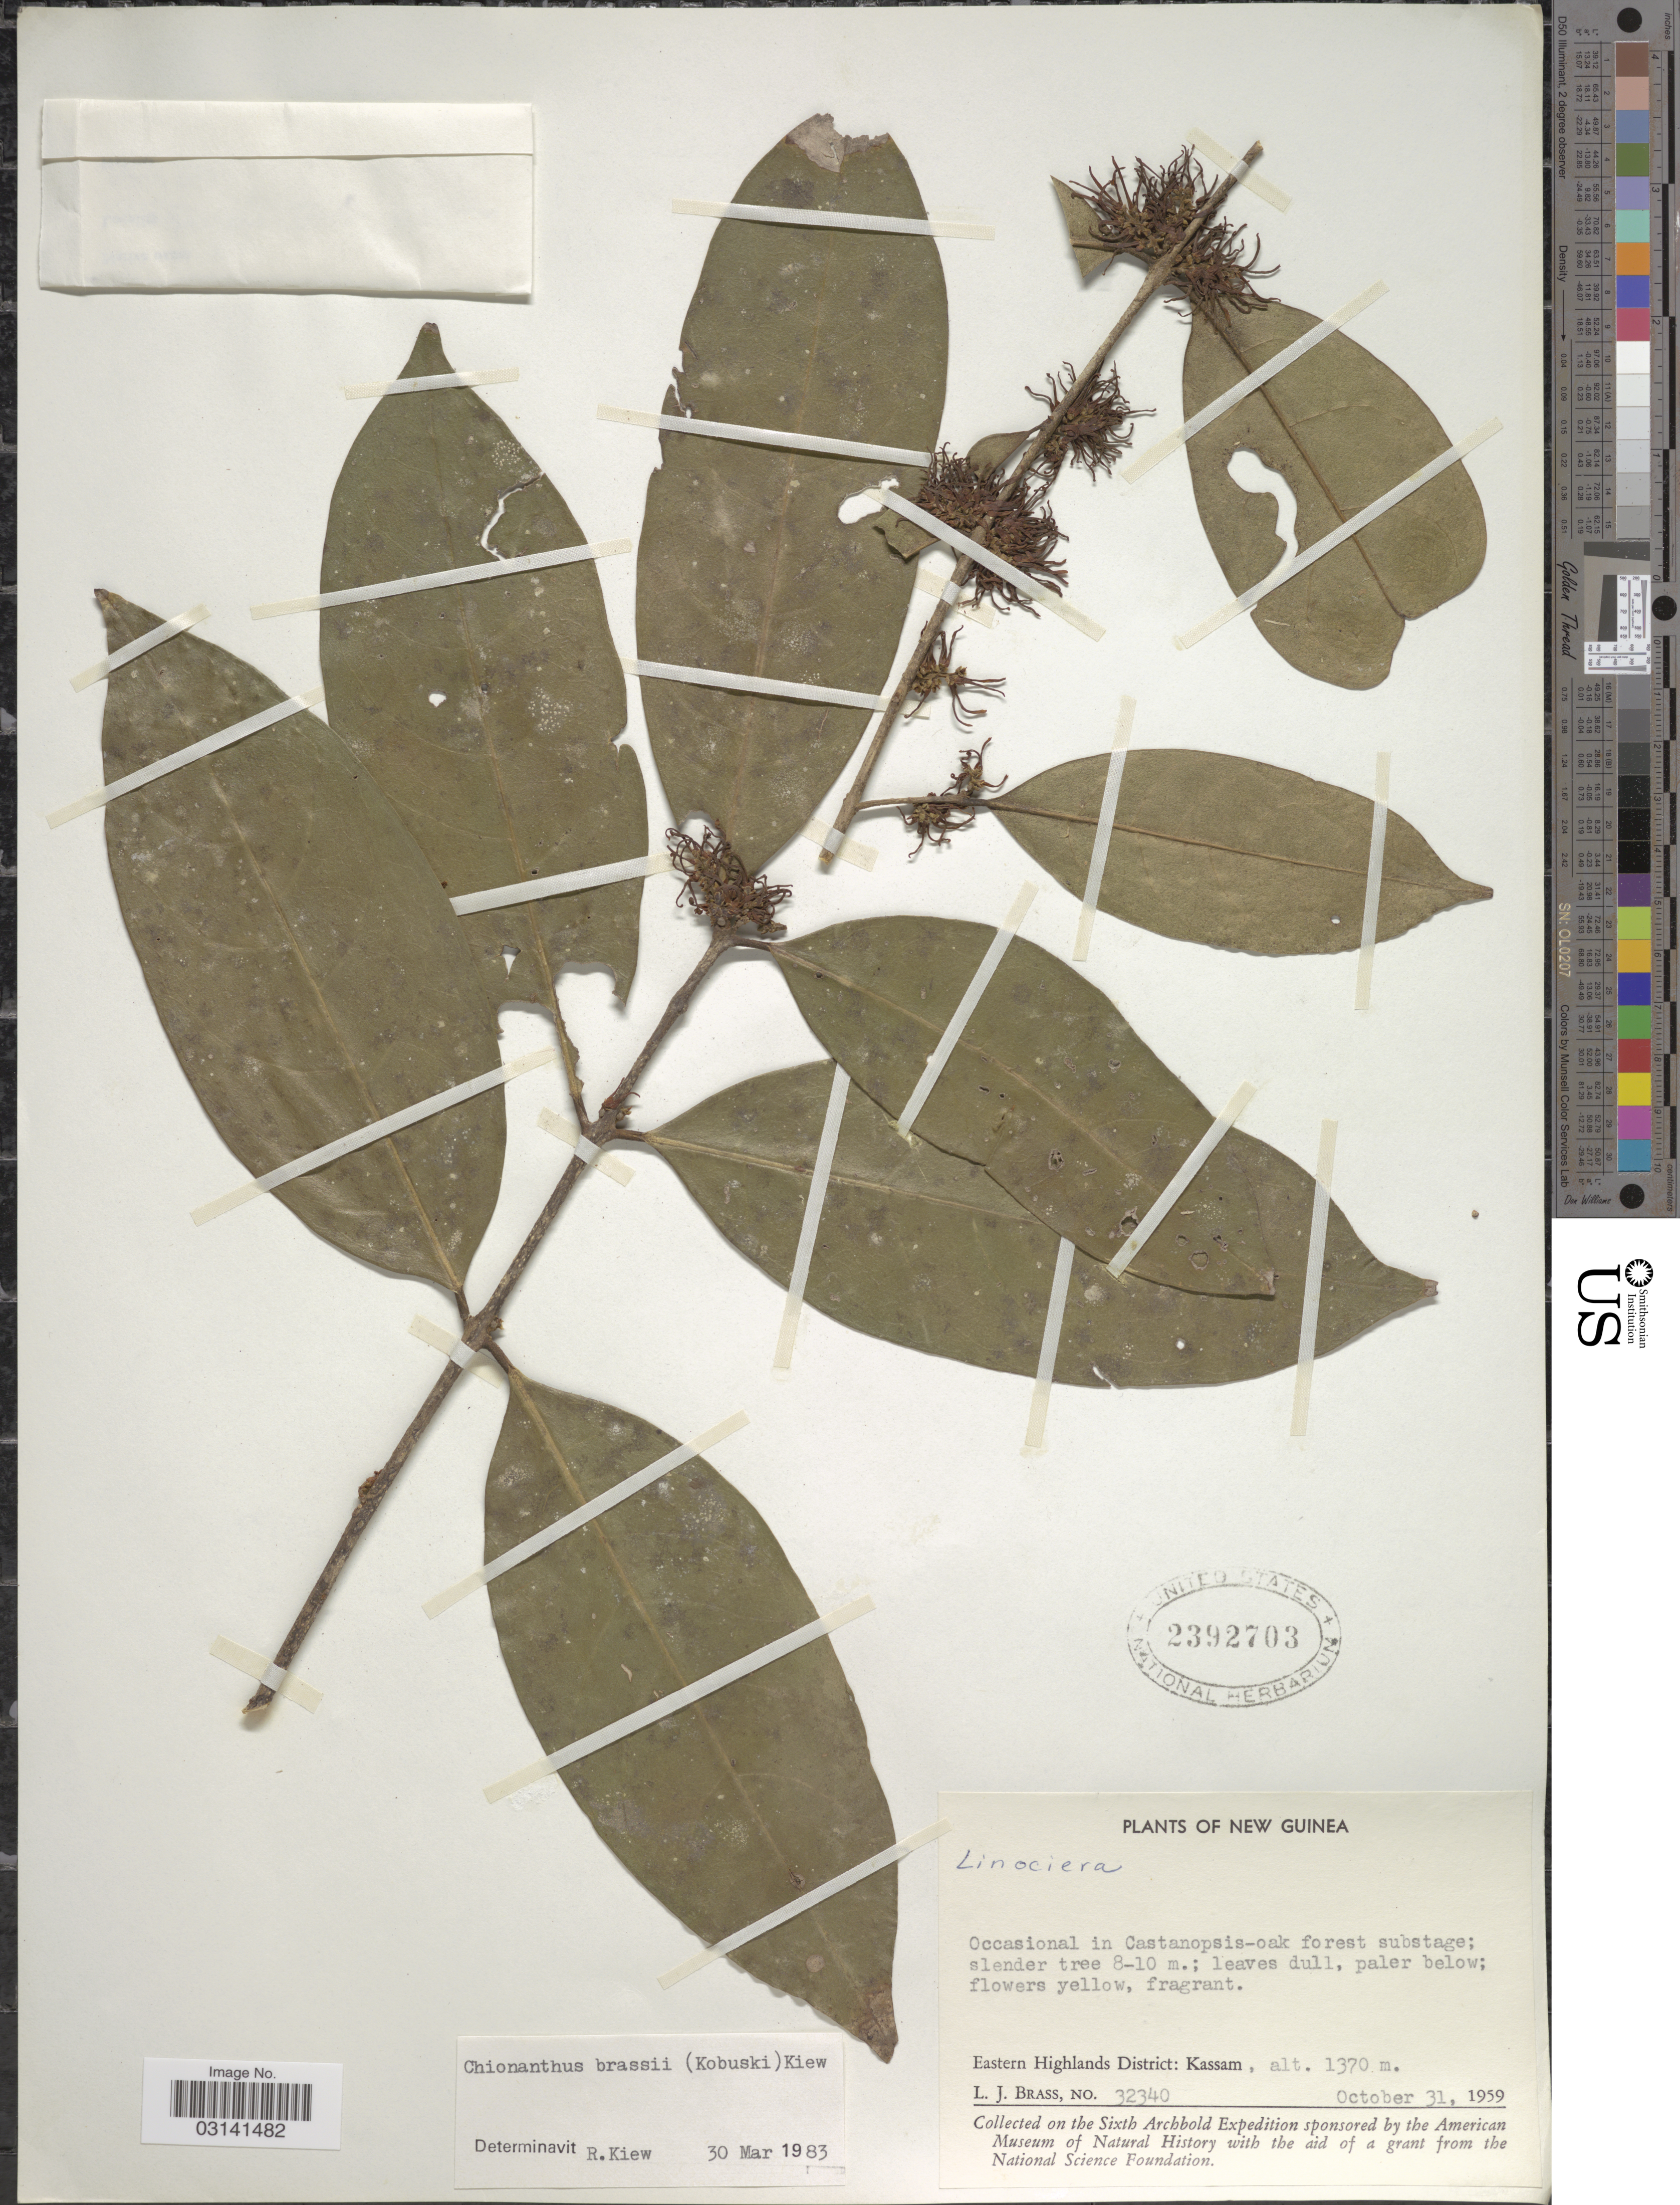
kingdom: Plantae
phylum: Tracheophyta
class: Magnoliopsida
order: Lamiales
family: Oleaceae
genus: Chionanthus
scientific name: Chionanthus brassii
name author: (Kobuski) Kiew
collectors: L. J. Brass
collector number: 32340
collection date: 1959-10-31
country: Papua New Guinea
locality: New Guinea. Eastern Highlands District: Kassam.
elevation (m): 1370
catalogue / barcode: US 2392703